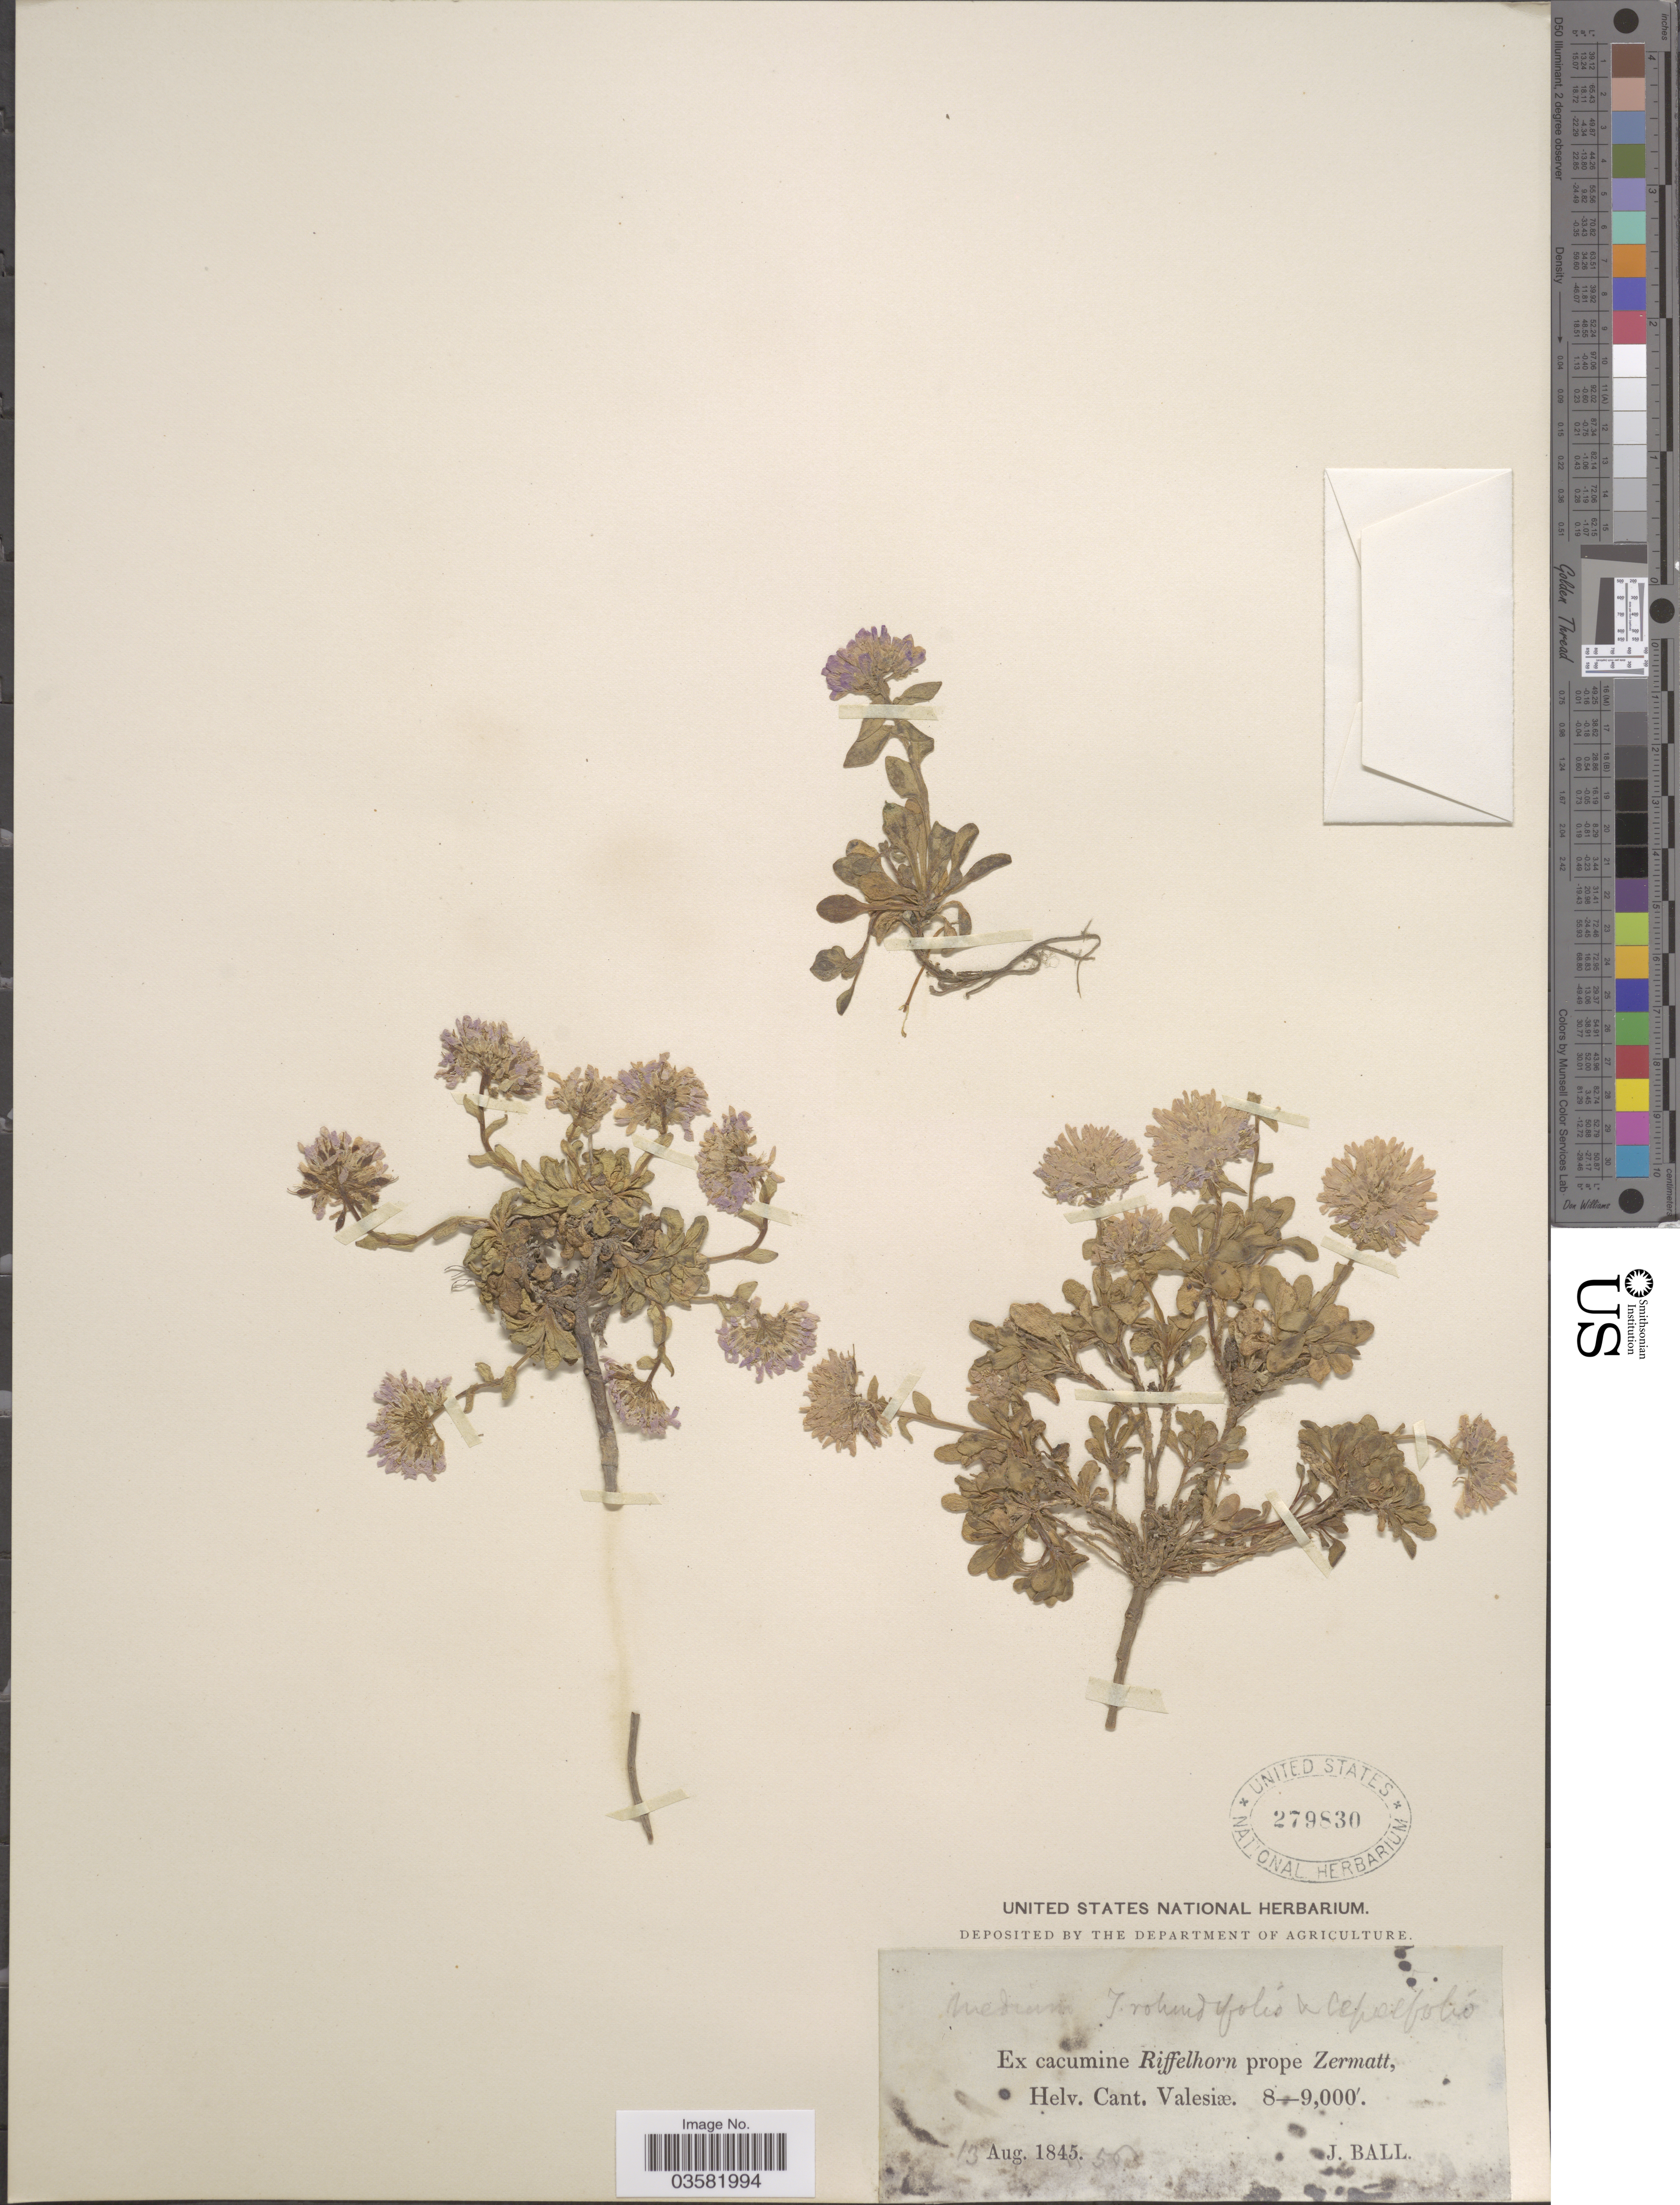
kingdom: Plantae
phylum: Tracheophyta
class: Magnoliopsida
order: Brassicales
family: Brassicaceae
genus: Thlaspi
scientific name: Thlaspi rotundifolium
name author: (L.) Gaudin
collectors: J. Ball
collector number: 56?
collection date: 1845-08-13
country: Switzerland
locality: Ex cacumine Riffelhorn prope Zermatt, Helv. Cant. Valesiæ.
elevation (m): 2438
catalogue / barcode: US 279830